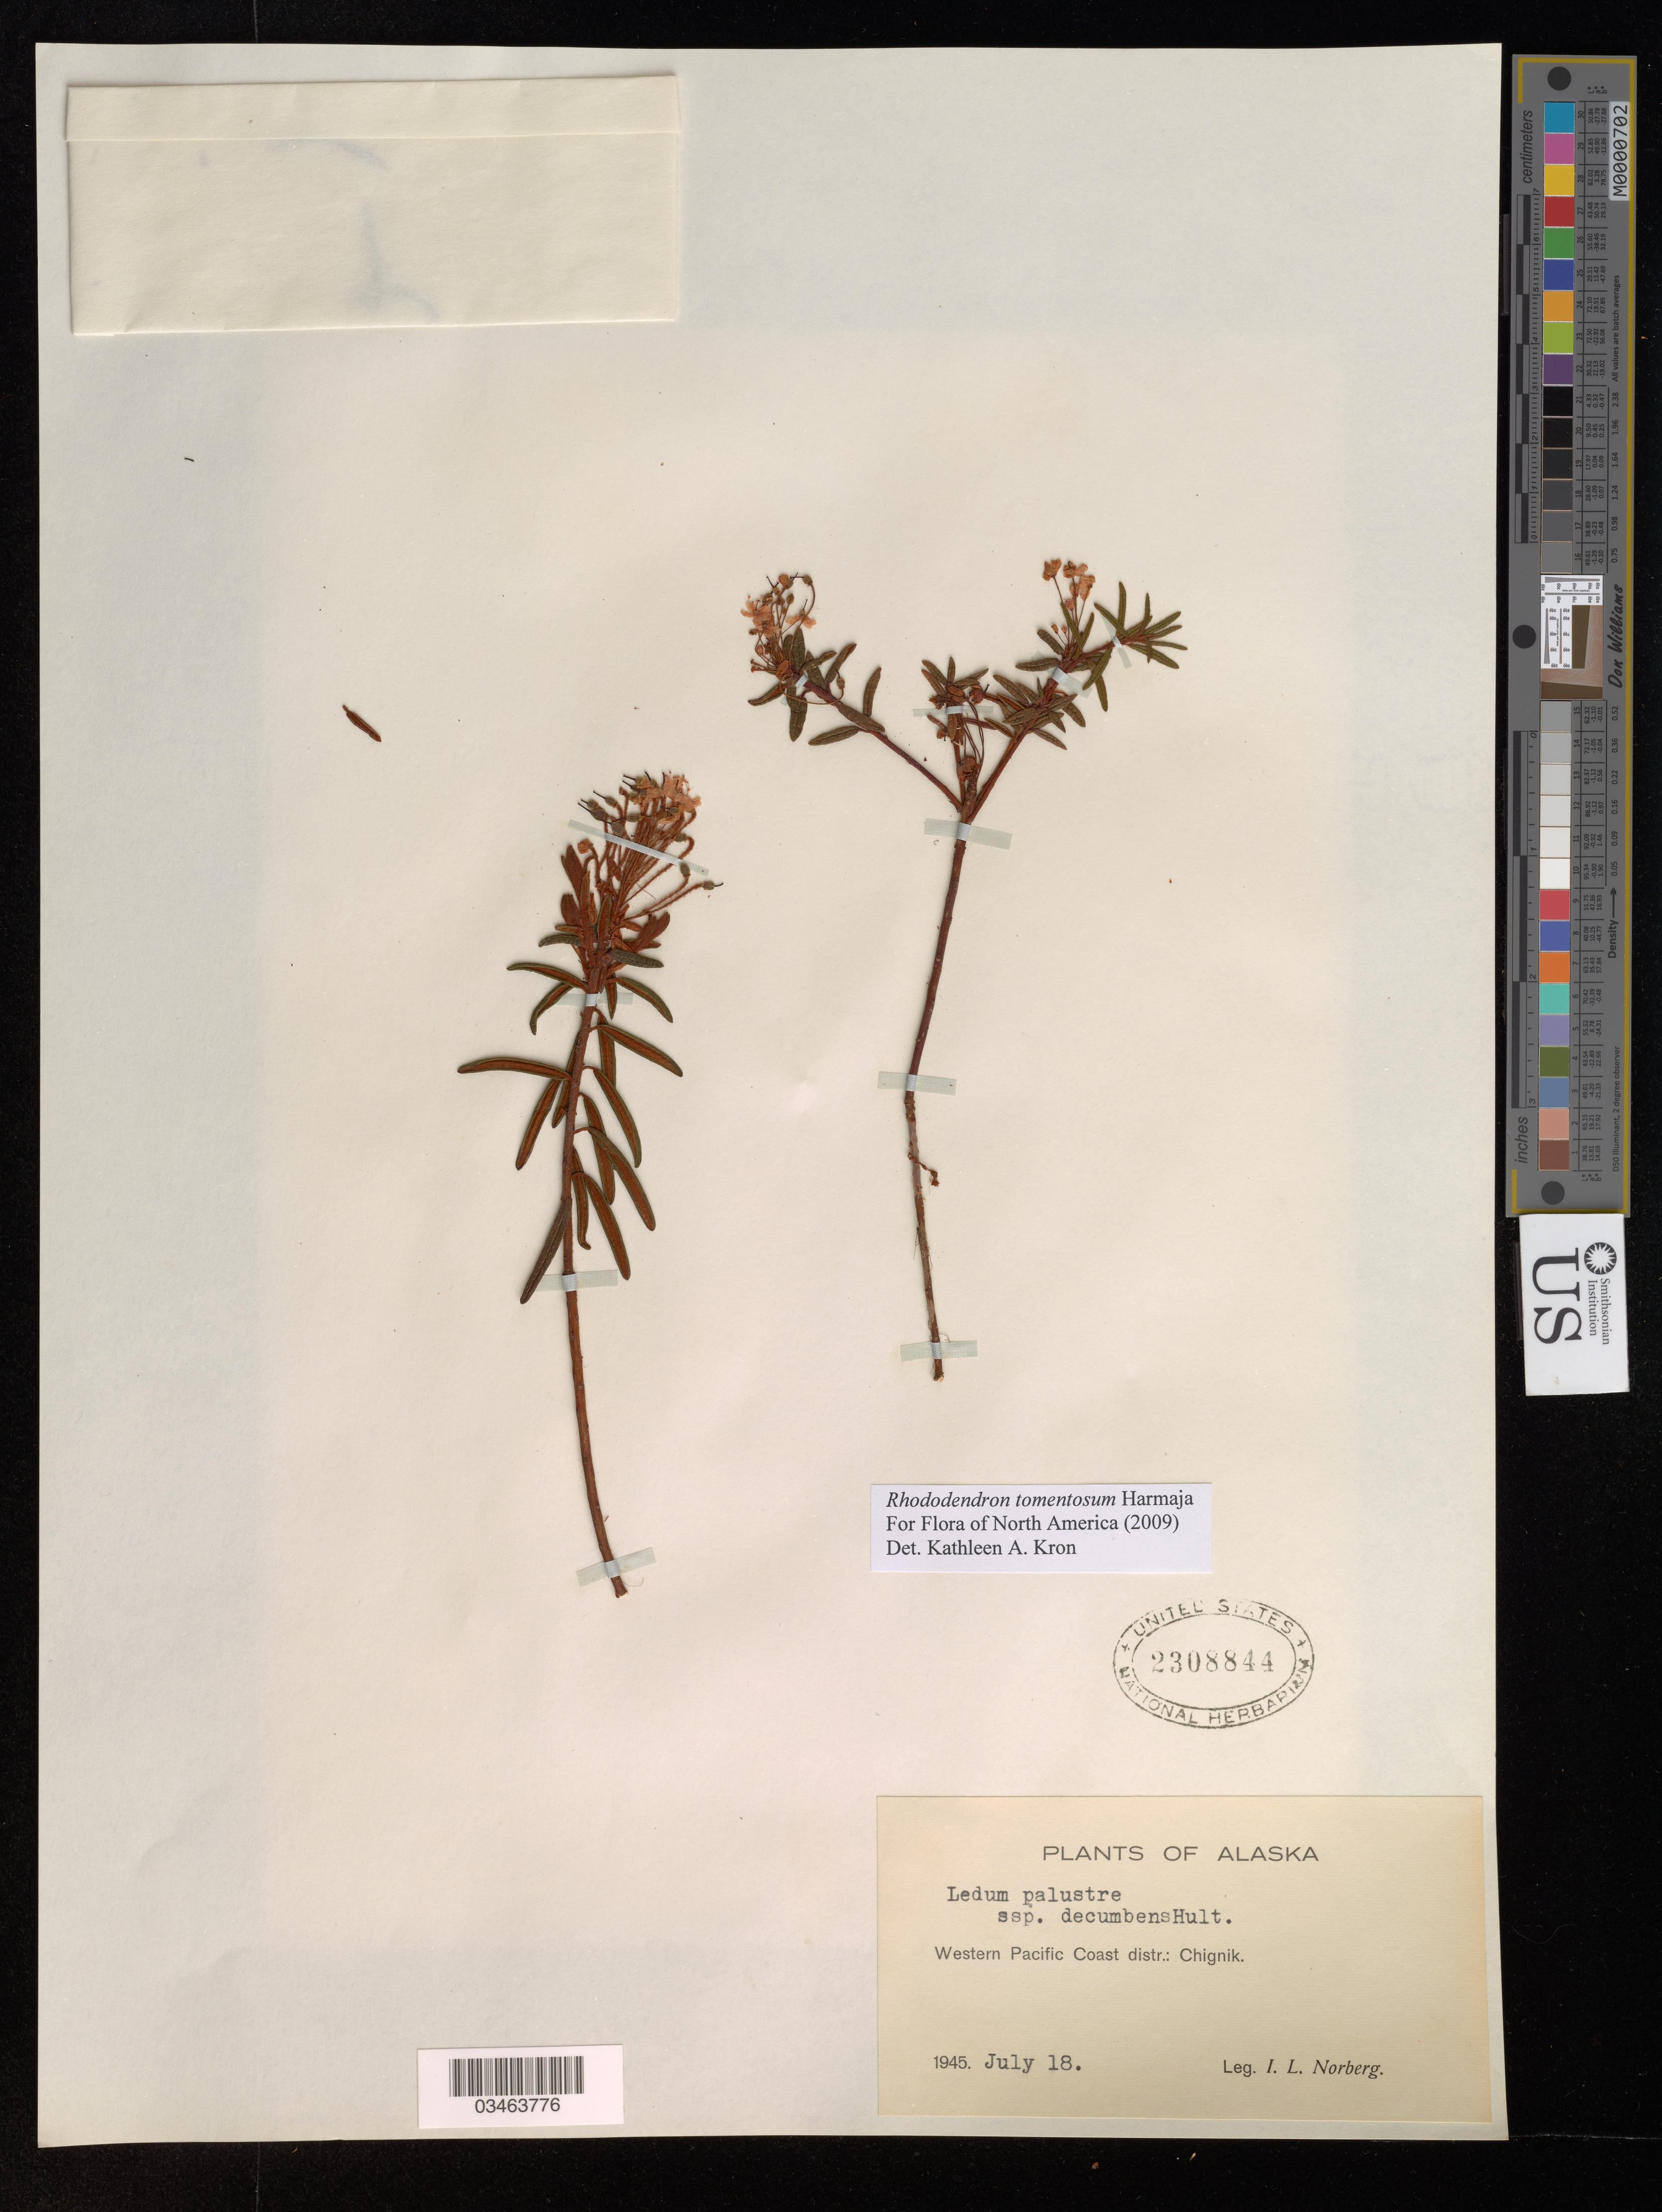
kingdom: Plantae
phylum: Tracheophyta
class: Magnoliopsida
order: Ericales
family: Ericaceae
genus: Rhododendron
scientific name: Rhododendron tomentosum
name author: Harmaja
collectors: I. Norberg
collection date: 1945-07-18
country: United States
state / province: Alaska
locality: Western Pacific Coast distr.: Chignik.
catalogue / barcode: US 2308844